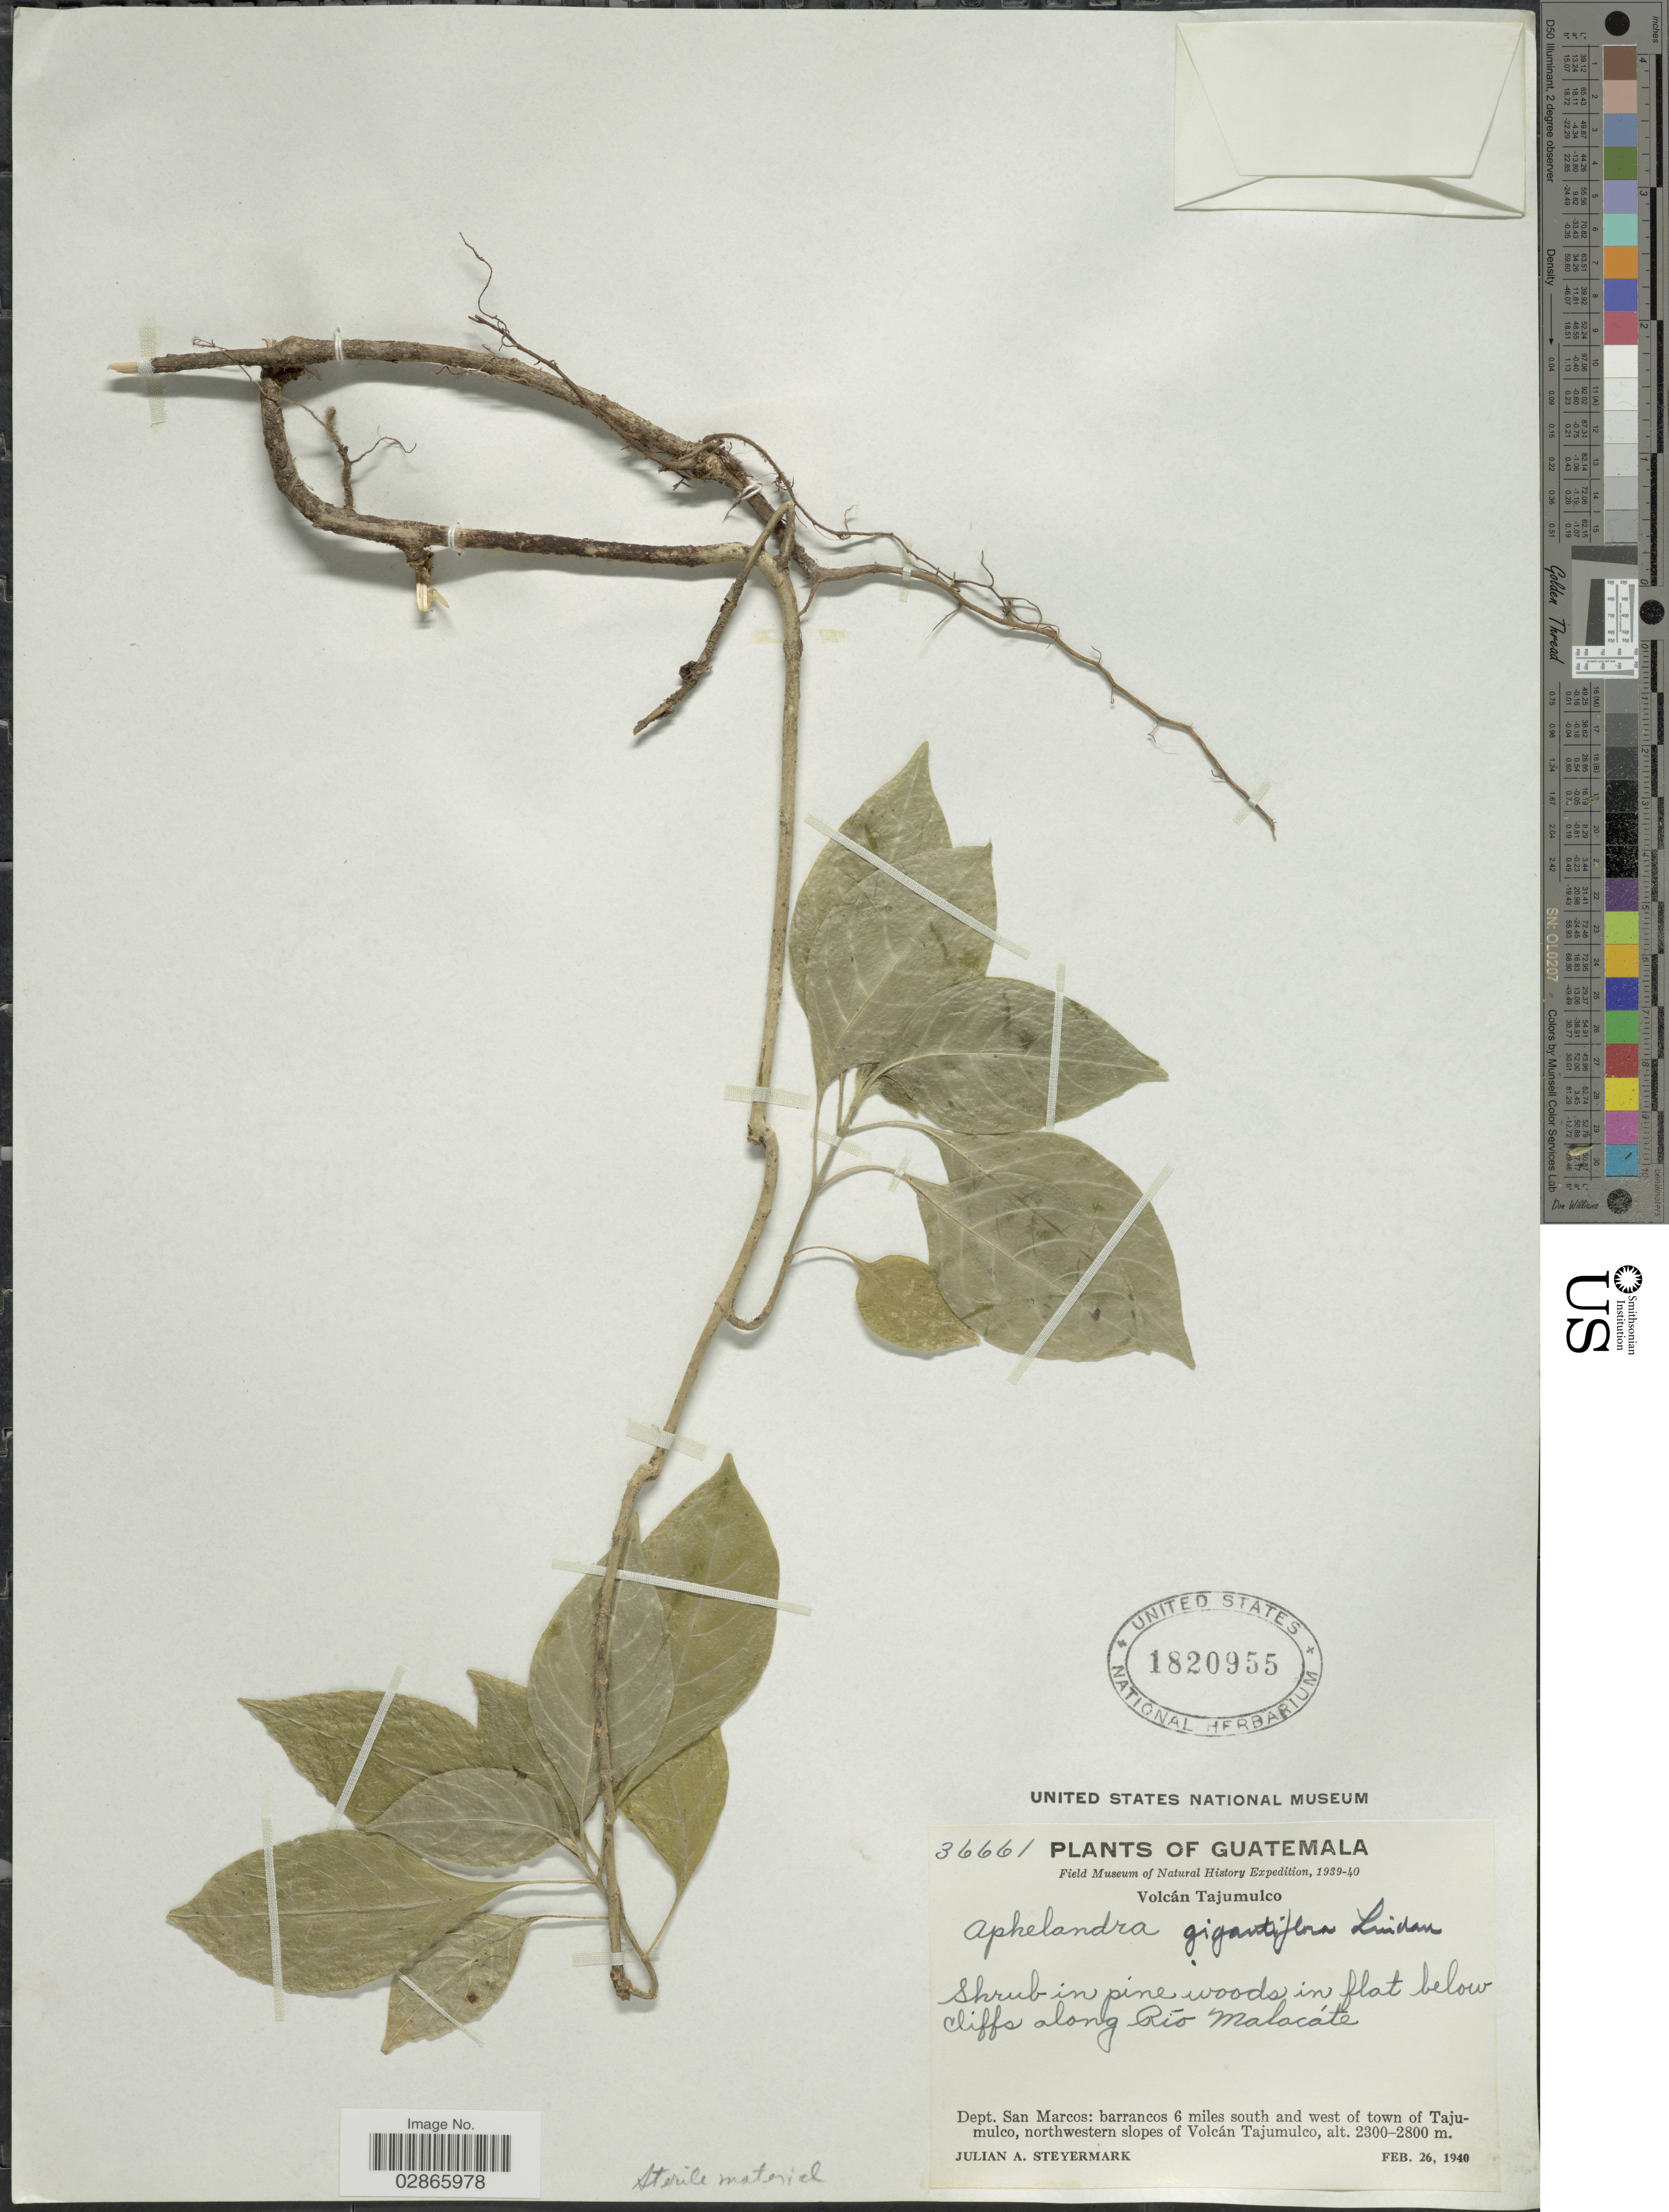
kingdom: Plantae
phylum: Tracheophyta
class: Magnoliopsida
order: Lamiales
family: Acanthaceae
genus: Aphelandra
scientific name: Aphelandra gigantiflora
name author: Lindau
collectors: J. Steyermark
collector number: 36661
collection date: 1940-02-26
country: Guatemala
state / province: San Marcos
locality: Volcán Tajumulco. Dept. San Marcos: barrancos 6 miles south and west of town of Tajumulco, northwestern slopes of Volcán Tajumulco.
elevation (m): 2300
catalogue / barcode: US 1820955